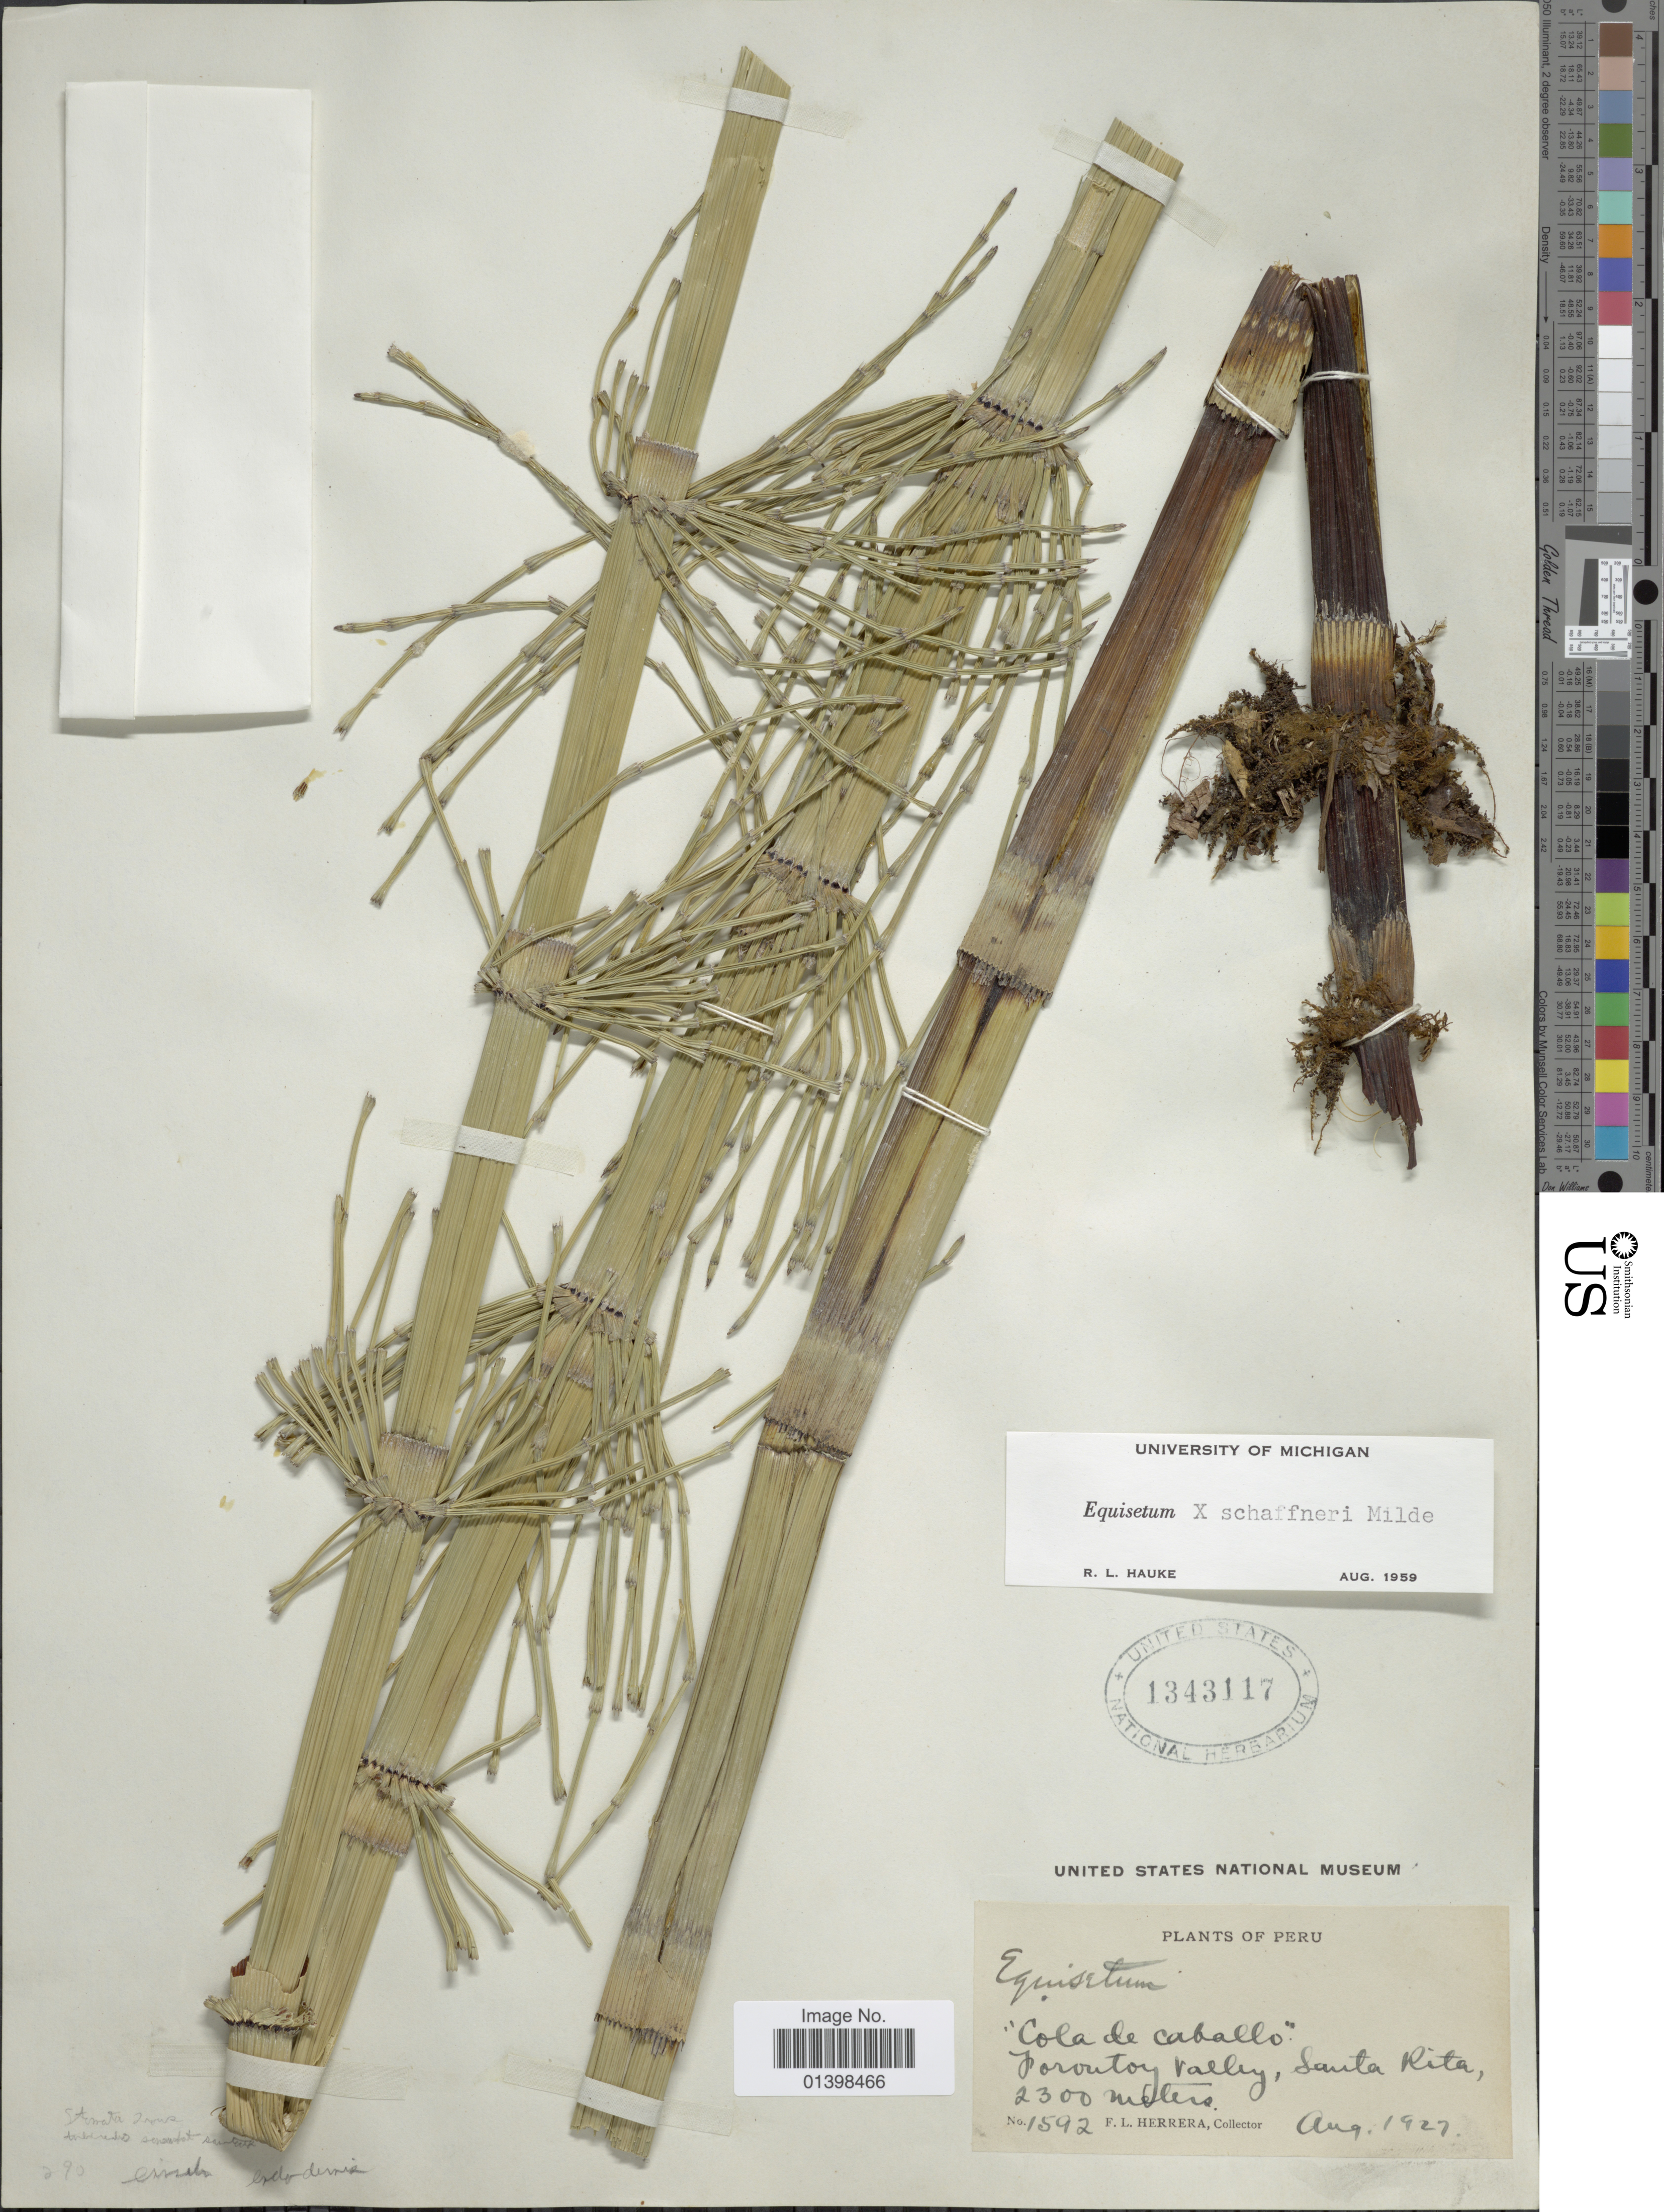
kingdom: Plantae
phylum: Tracheophyta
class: Polypodiopsida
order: Equisetales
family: Equisetaceae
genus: Equisetum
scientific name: Equisetum x schaffneri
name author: J. Milde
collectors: F. L. Herrera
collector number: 1592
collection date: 1927-08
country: Peru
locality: Torontoy Valley, Santa Rita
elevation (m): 2300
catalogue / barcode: US 1343117